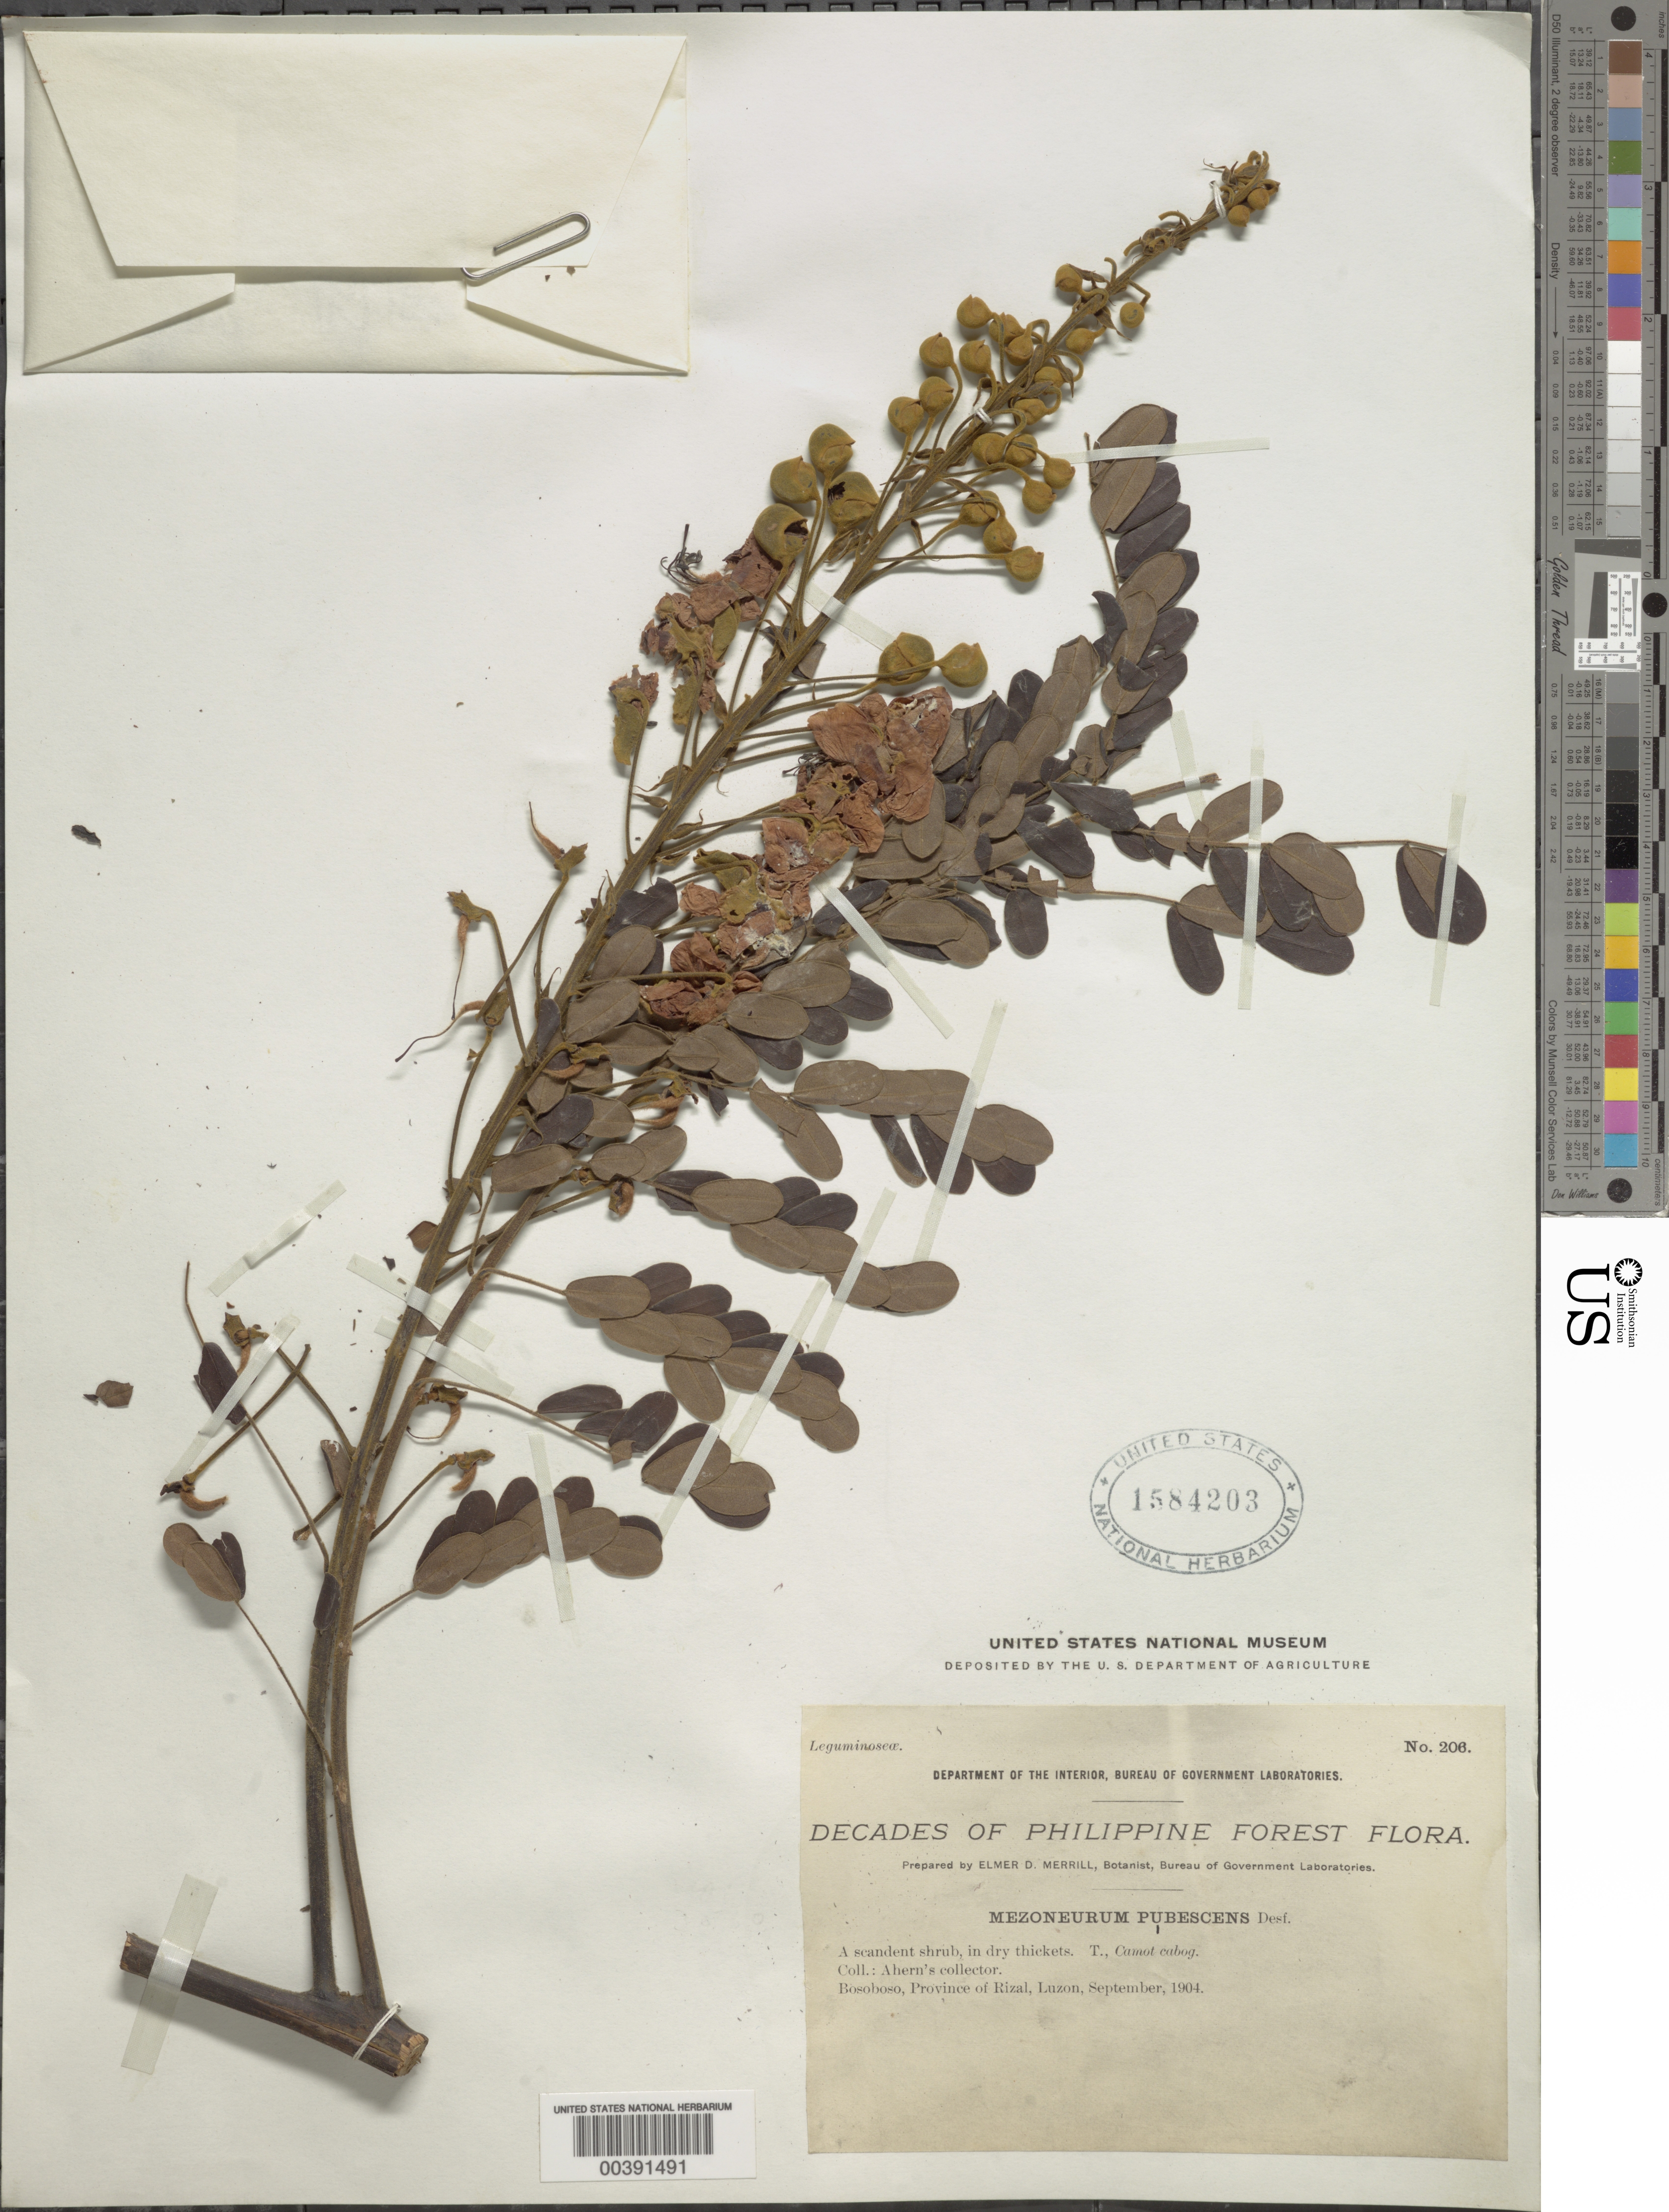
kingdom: Plantae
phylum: Tracheophyta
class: Magnoliopsida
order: Fabales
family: Fabaceae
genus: Mezoneuron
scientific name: Mezoneuron pubescens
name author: Desf.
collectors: Ahern's collector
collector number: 206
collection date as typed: Sep 1904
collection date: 1904-09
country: Philippines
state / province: Calabarzon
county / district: Rizal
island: Luzon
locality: Bosoboso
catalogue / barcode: US 1584203